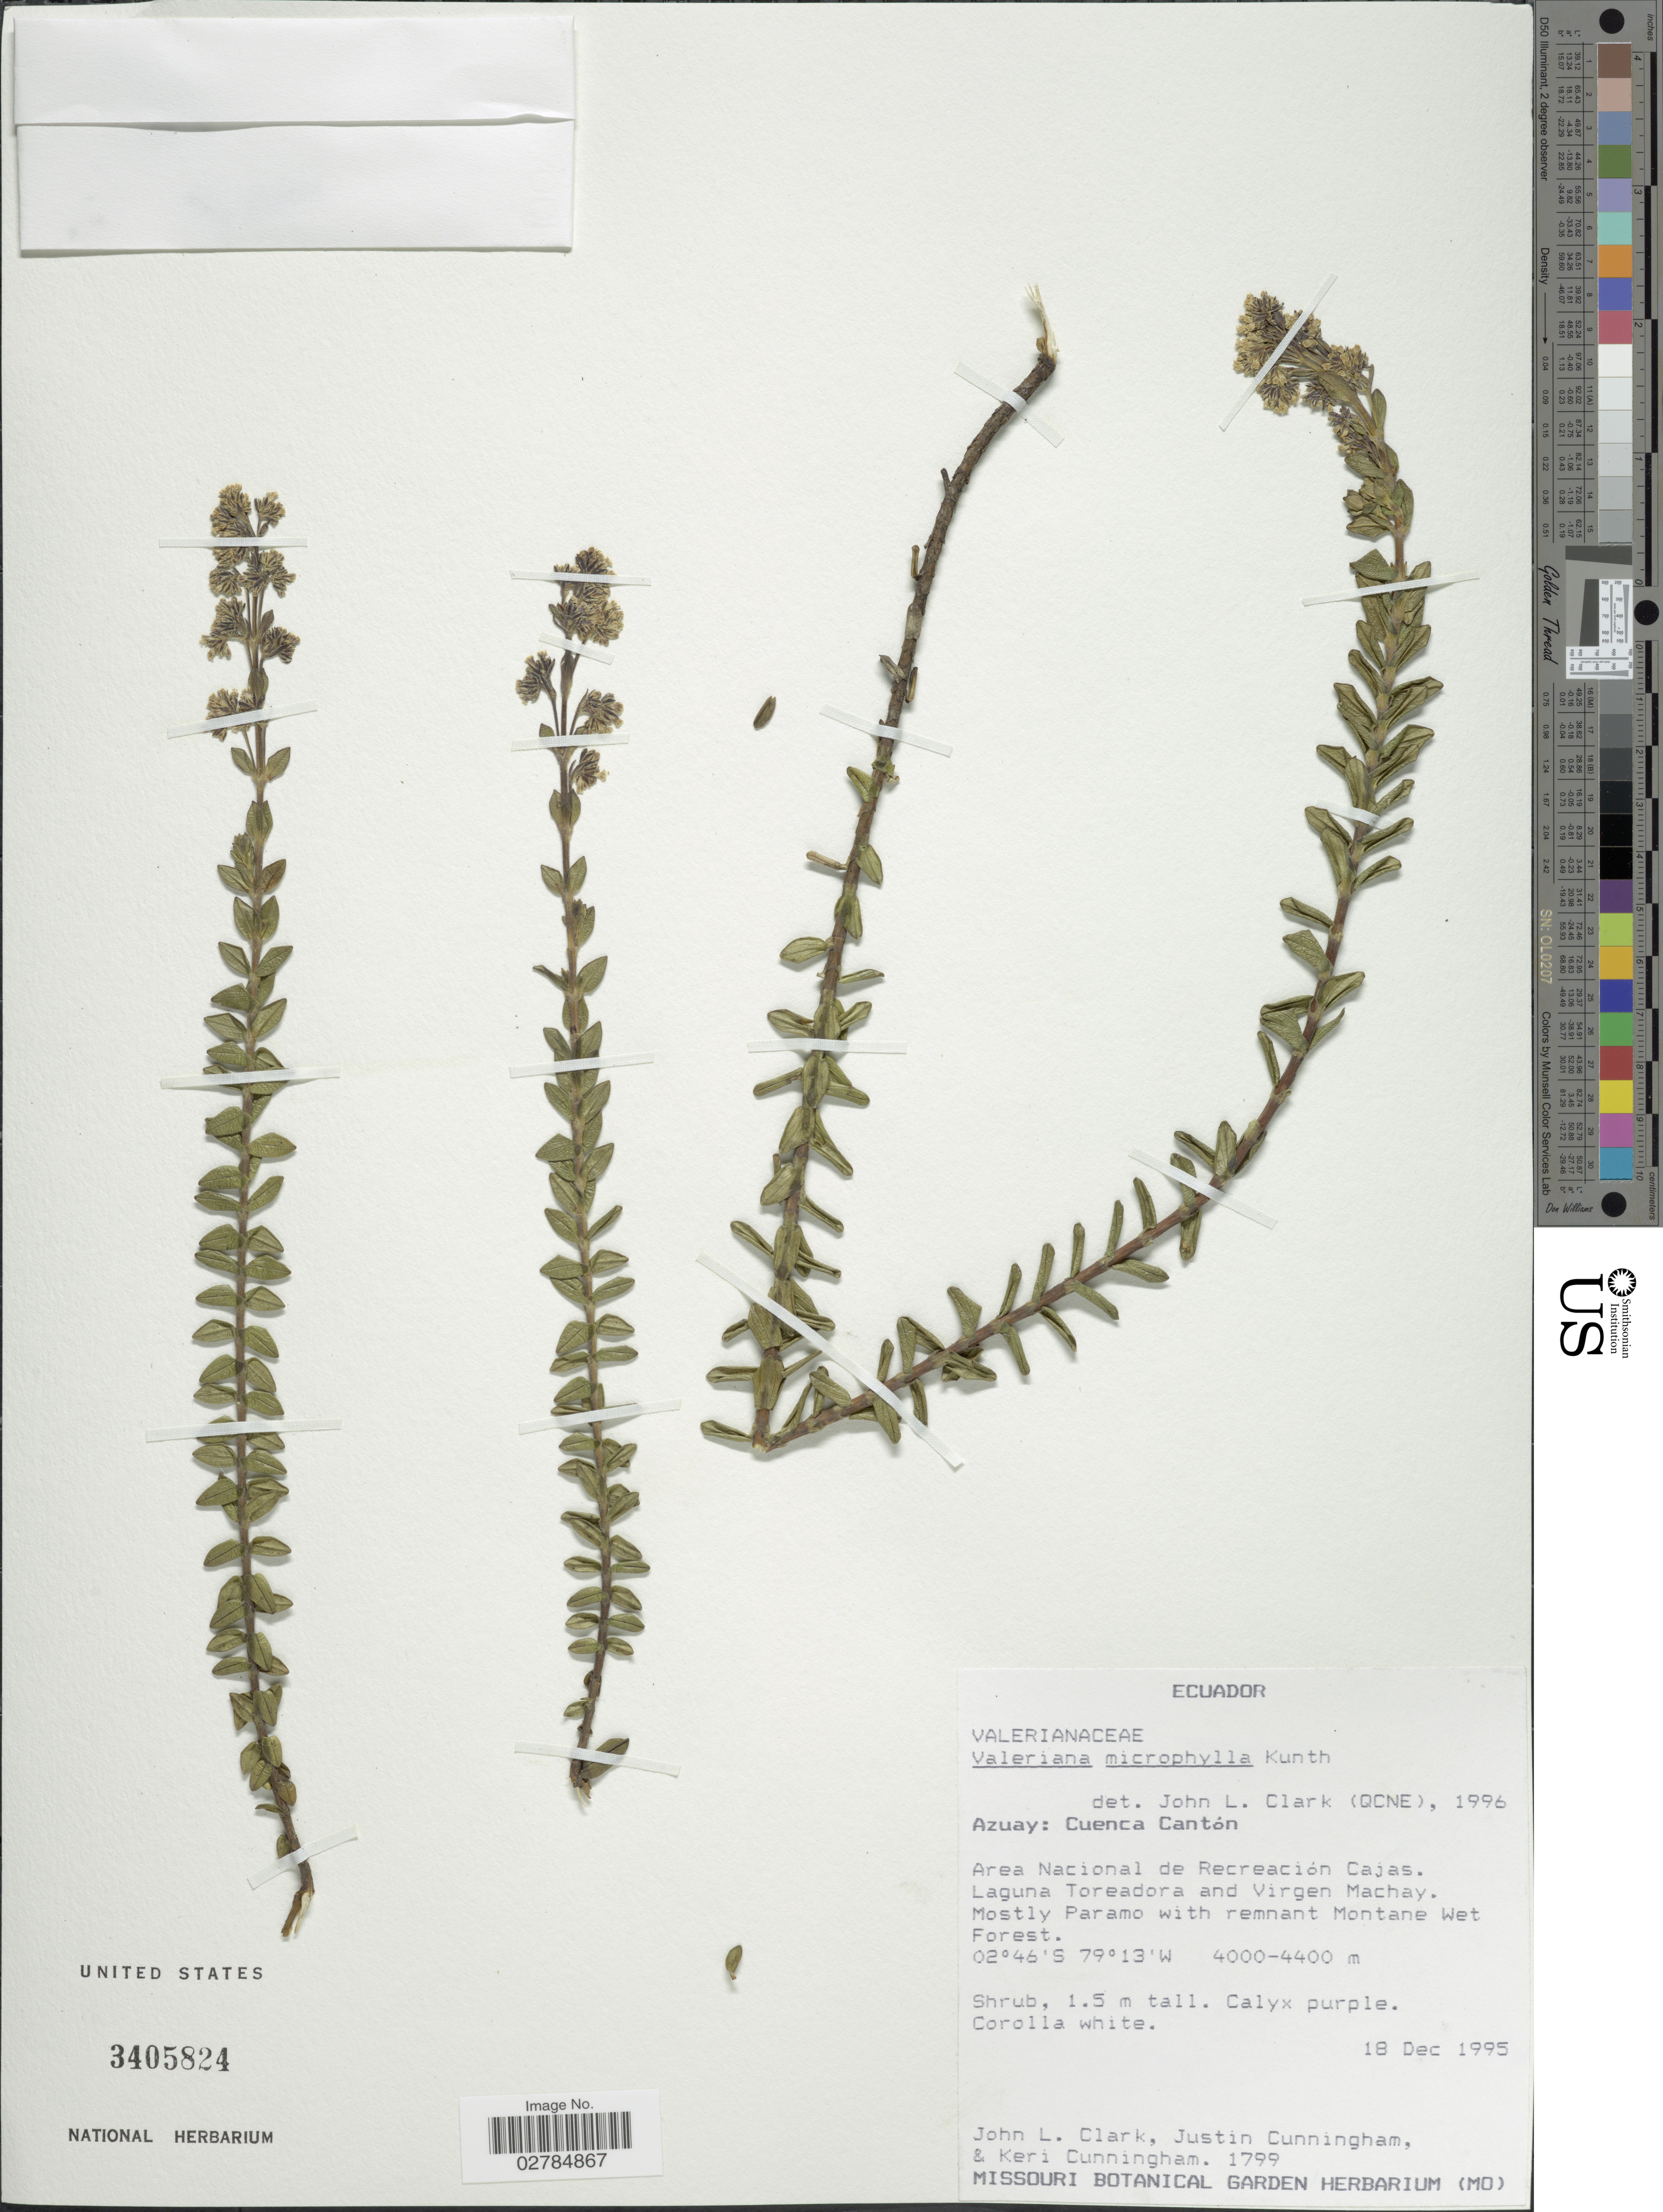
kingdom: Plantae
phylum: Tracheophyta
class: Magnoliopsida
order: Dipsacales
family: Caprifoliaceae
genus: Valeriana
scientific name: Valeriana microphylla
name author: Kunth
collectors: J. L. Clark, J. Cunningham & K. Cunningham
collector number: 1799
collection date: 1995-12-18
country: Ecuador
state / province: Azuay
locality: Cuenca Cantón. Area Nacional de Recreación Cajas. Laguna Toreadora and Virgen Machay.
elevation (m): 4000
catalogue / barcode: US 3405824